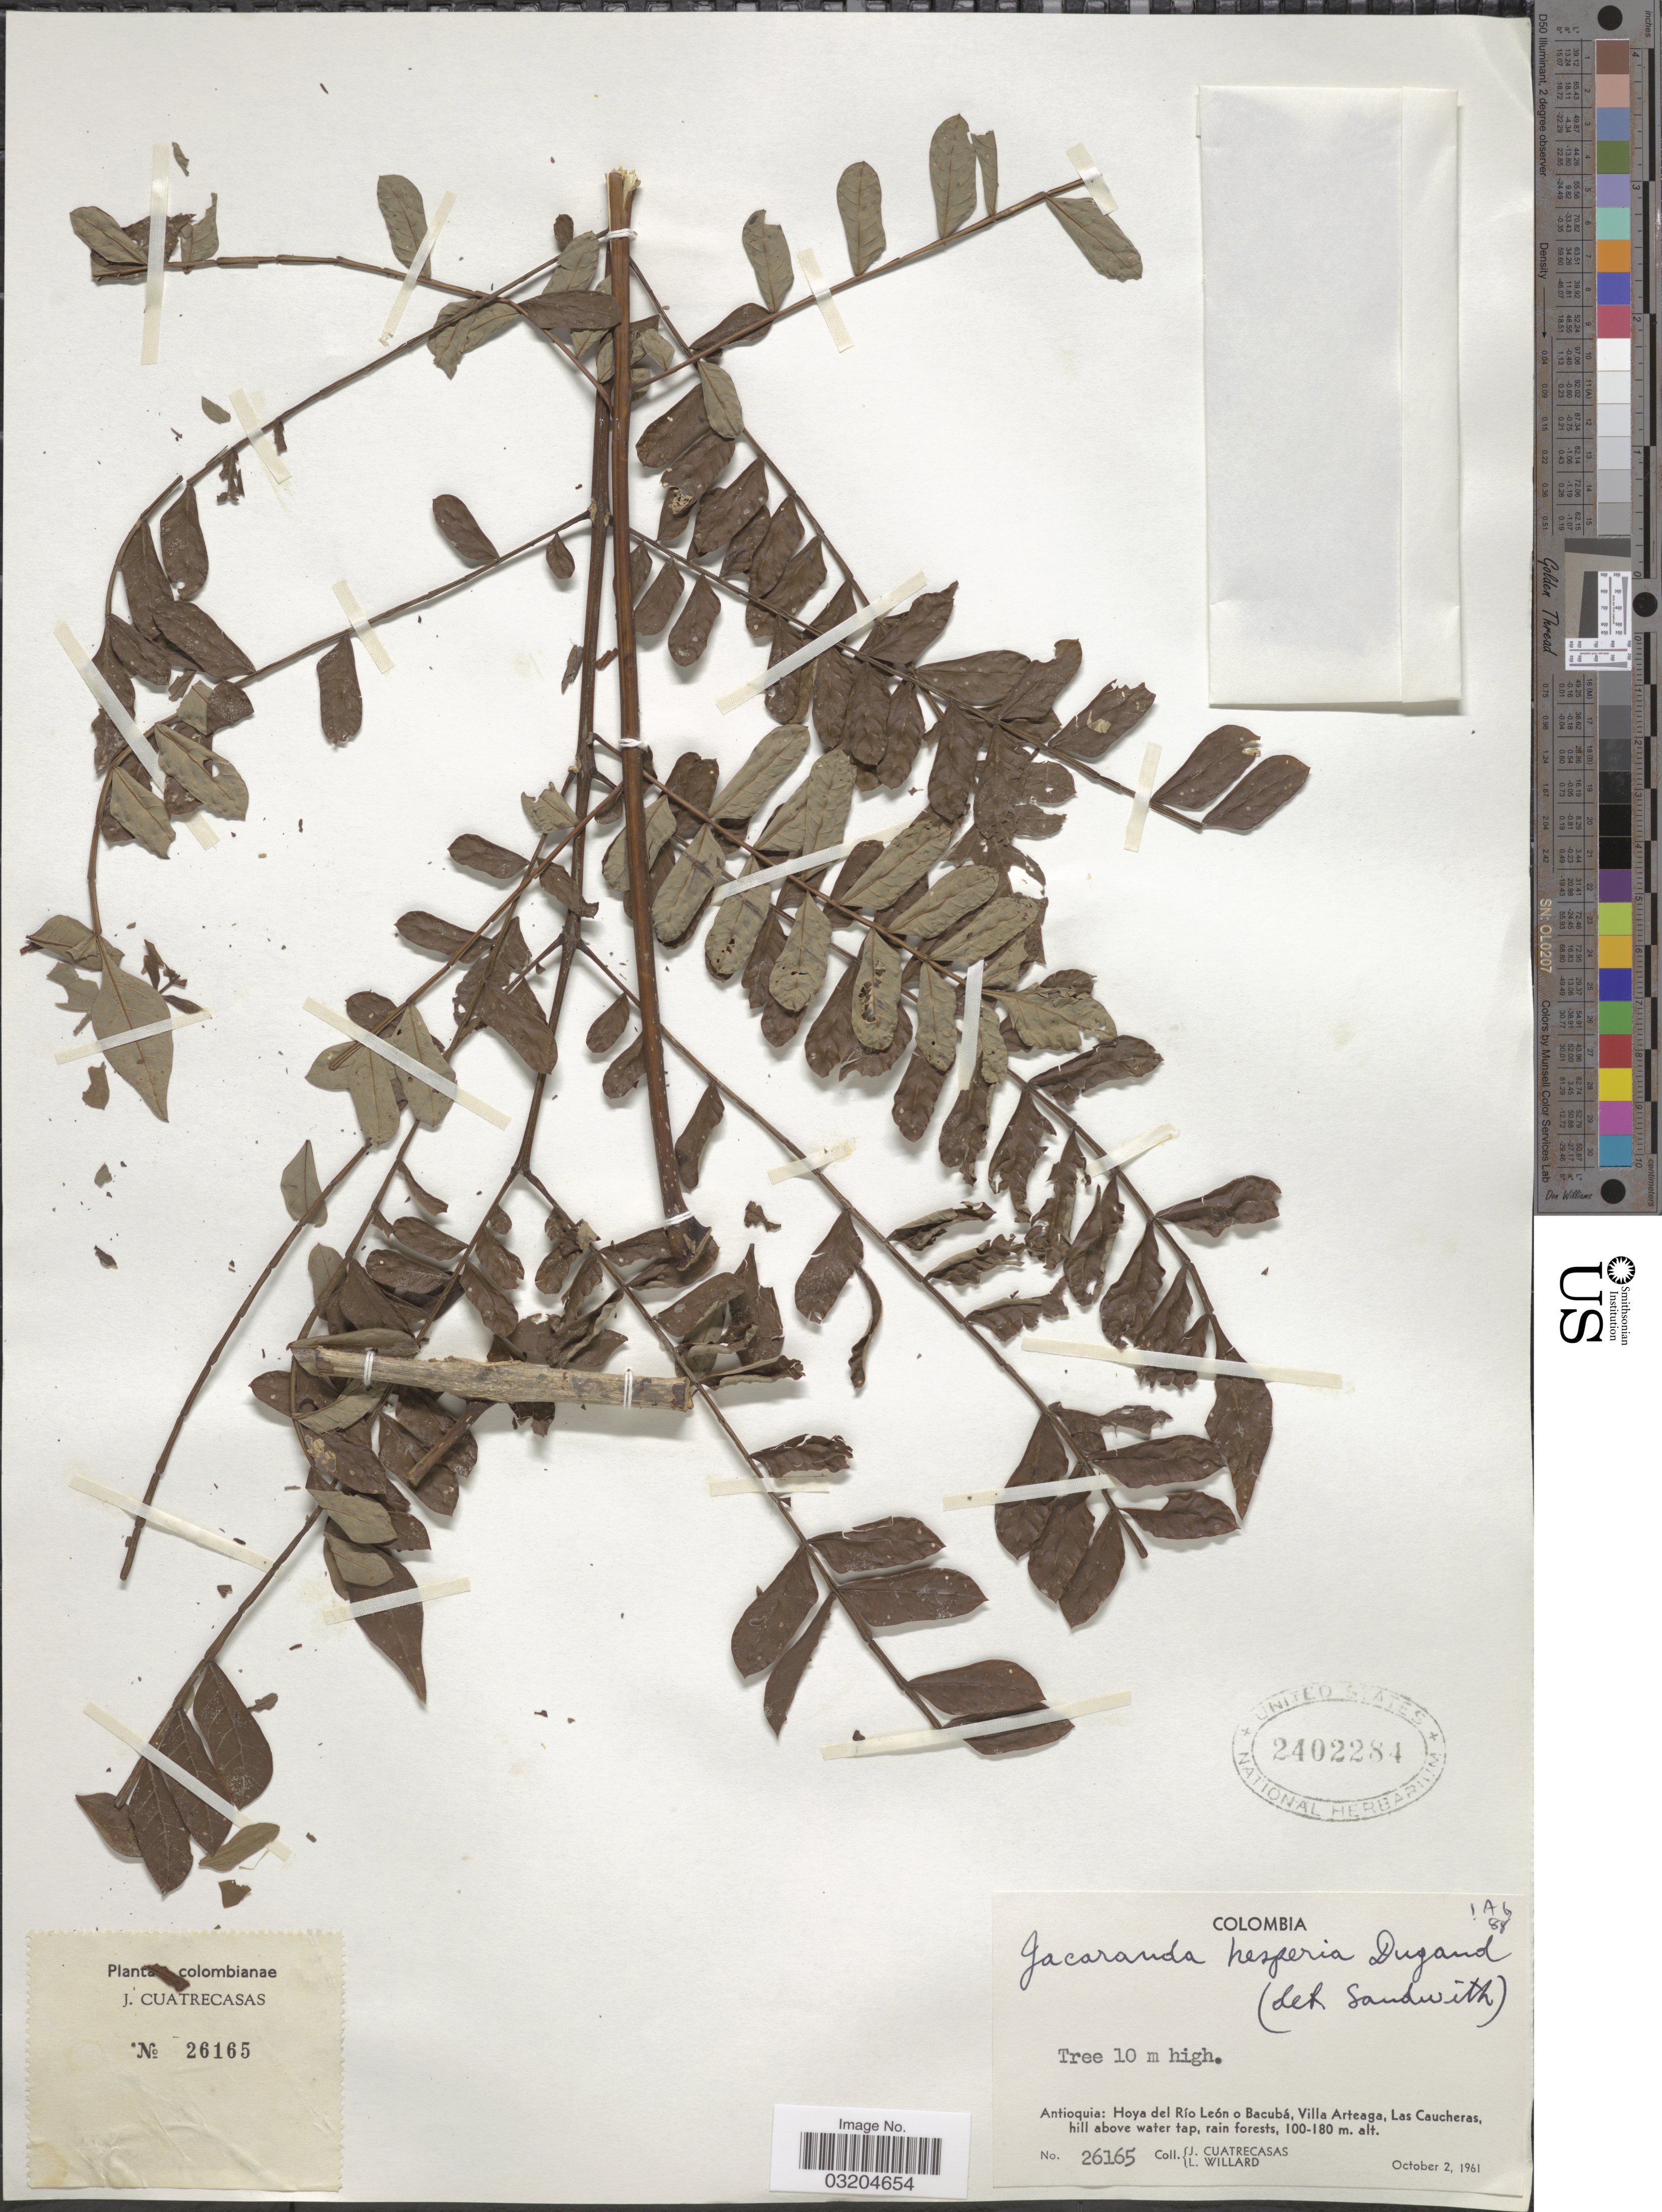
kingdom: Plantae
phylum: Tracheophyta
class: Magnoliopsida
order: Lamiales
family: Bignoniaceae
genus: Jacaranda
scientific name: Jacaranda hesperia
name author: Dugand G.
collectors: J. Cuatrecasas & L. Willard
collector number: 26165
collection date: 1961-10-02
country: Colombia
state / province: Antioquia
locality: Hoya del Río León o Bacubá, Villa Arteaga, Las Caucheras.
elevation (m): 100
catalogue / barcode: US 2402284